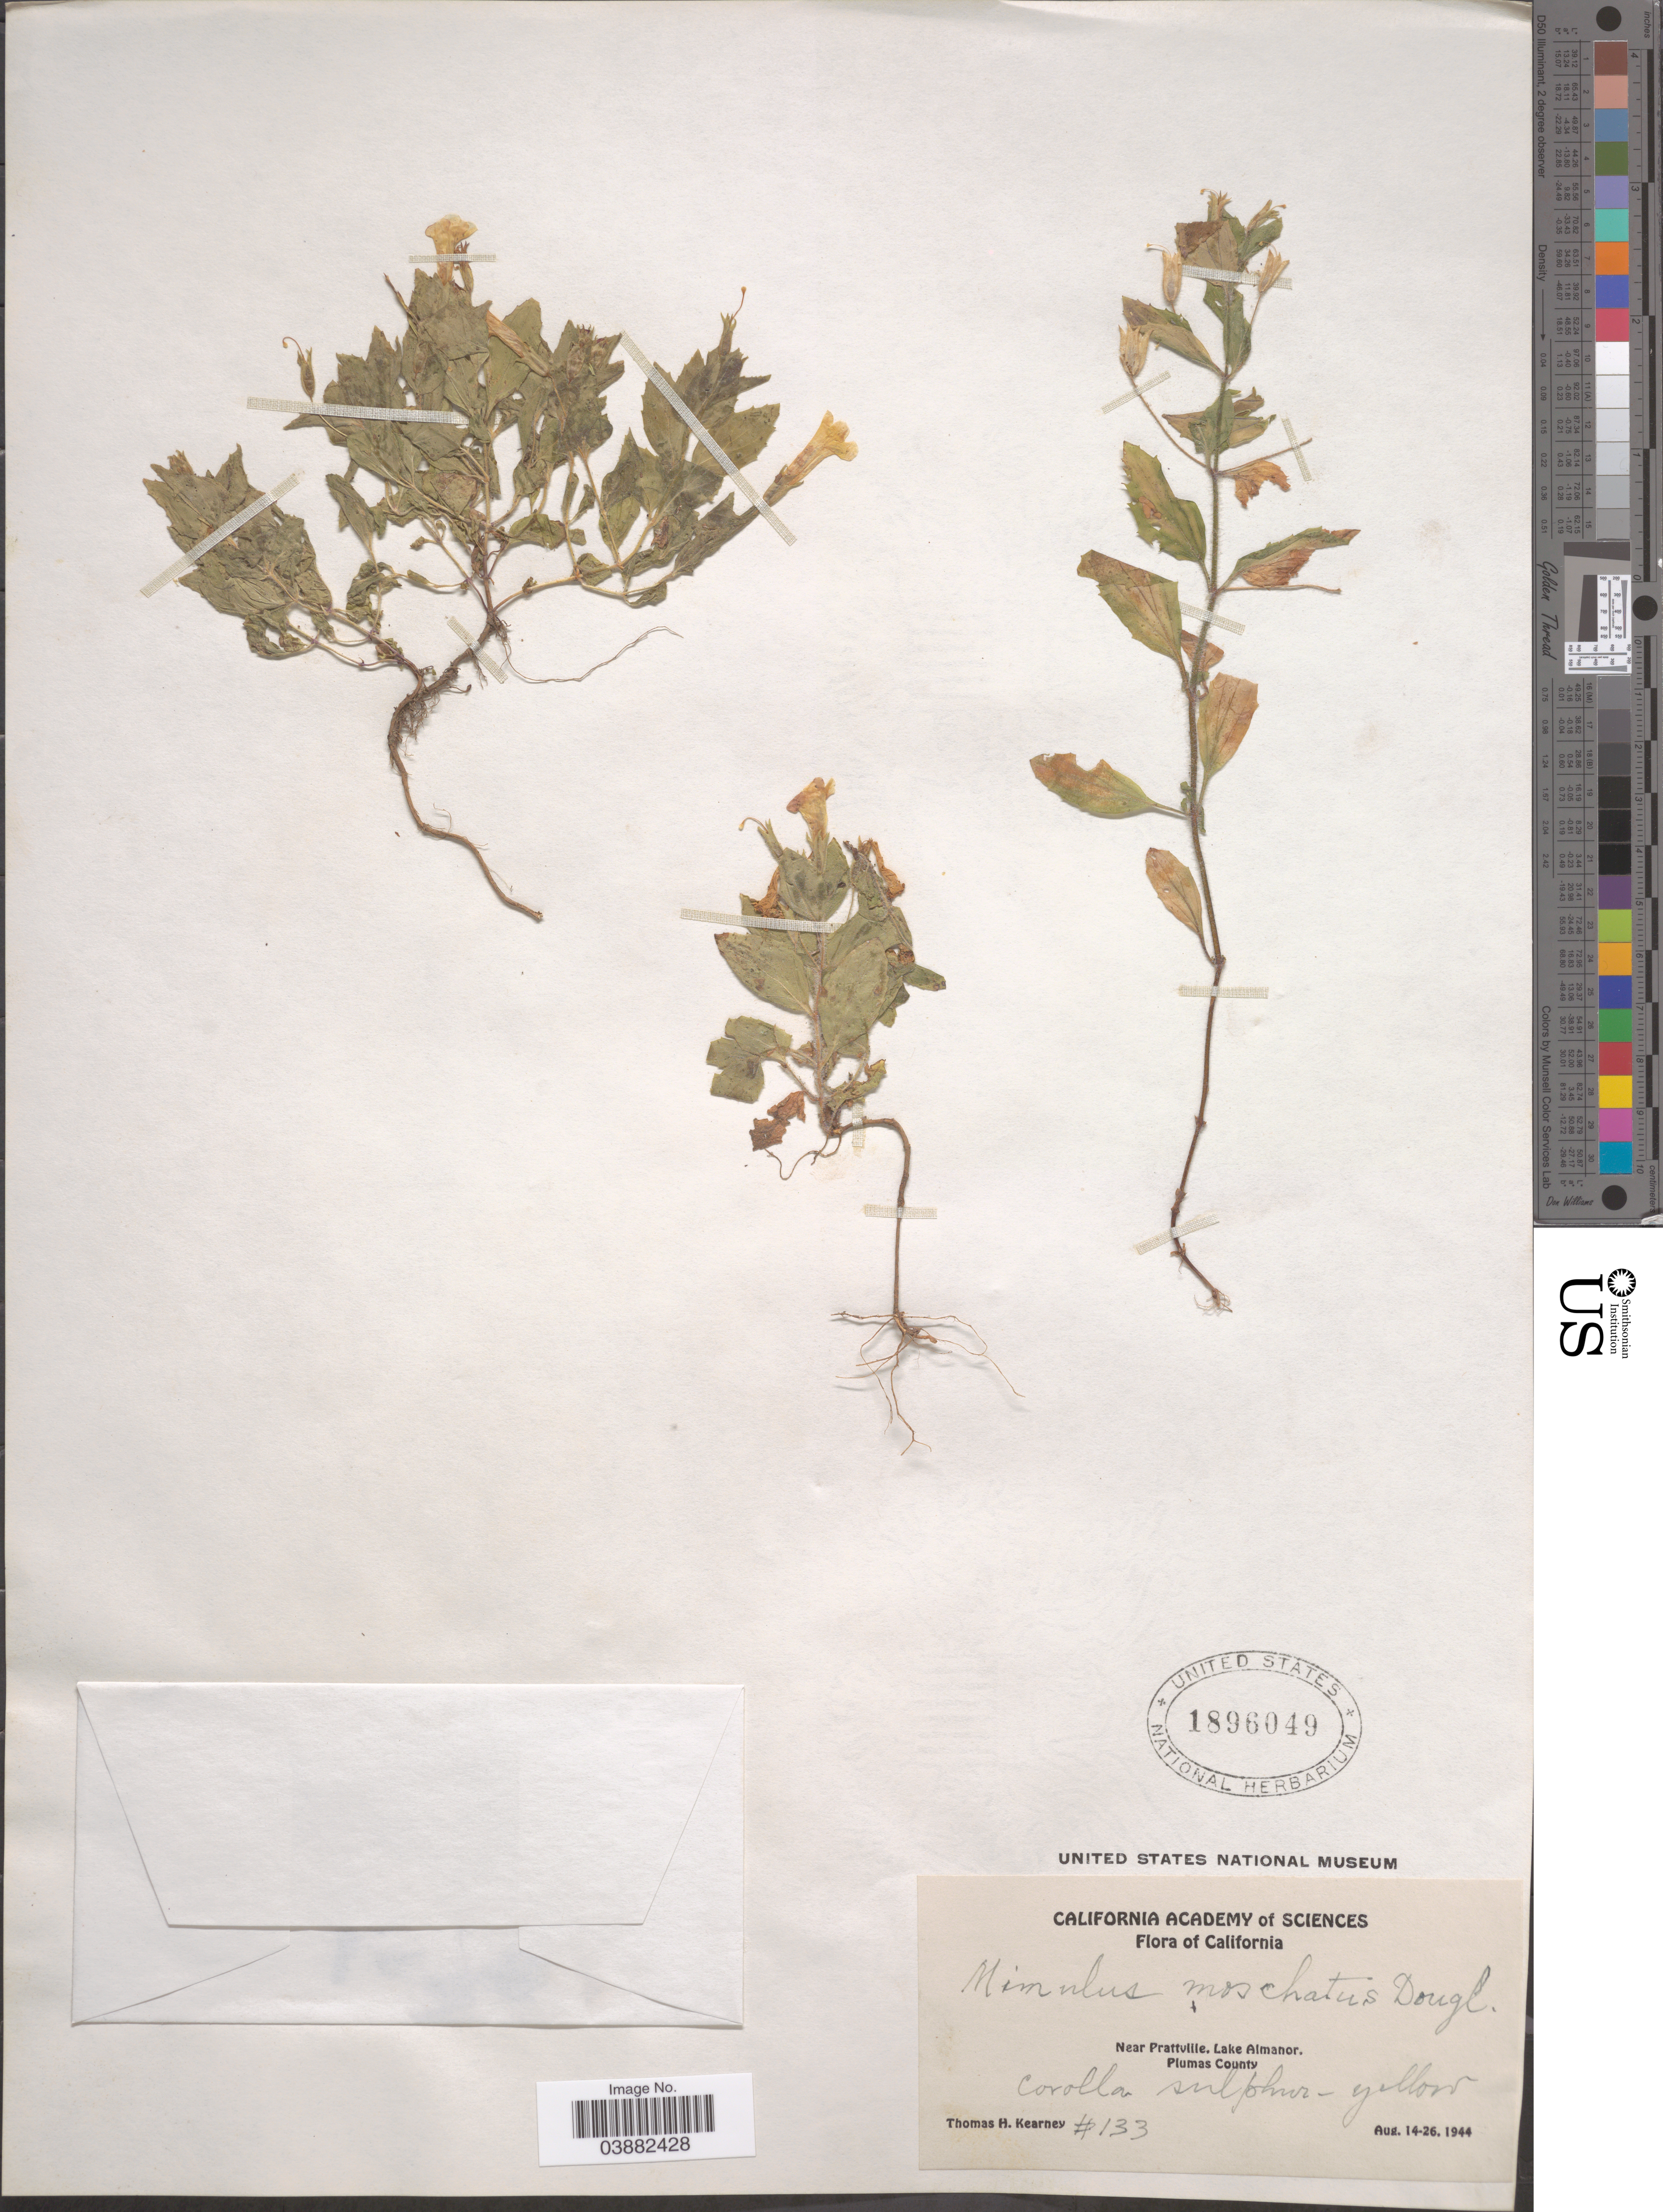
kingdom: Plantae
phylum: Tracheophyta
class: Magnoliopsida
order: Lamiales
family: Phrymaceae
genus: Mimulus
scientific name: Mimulus moschatus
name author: Douglas ex Lindl.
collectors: T. H. Kearney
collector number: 133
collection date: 1944-08-14/1944-08-26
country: United States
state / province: California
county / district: Plumas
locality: Near Prattville, Lake Almanor. Plumas County.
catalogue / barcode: US 1896049